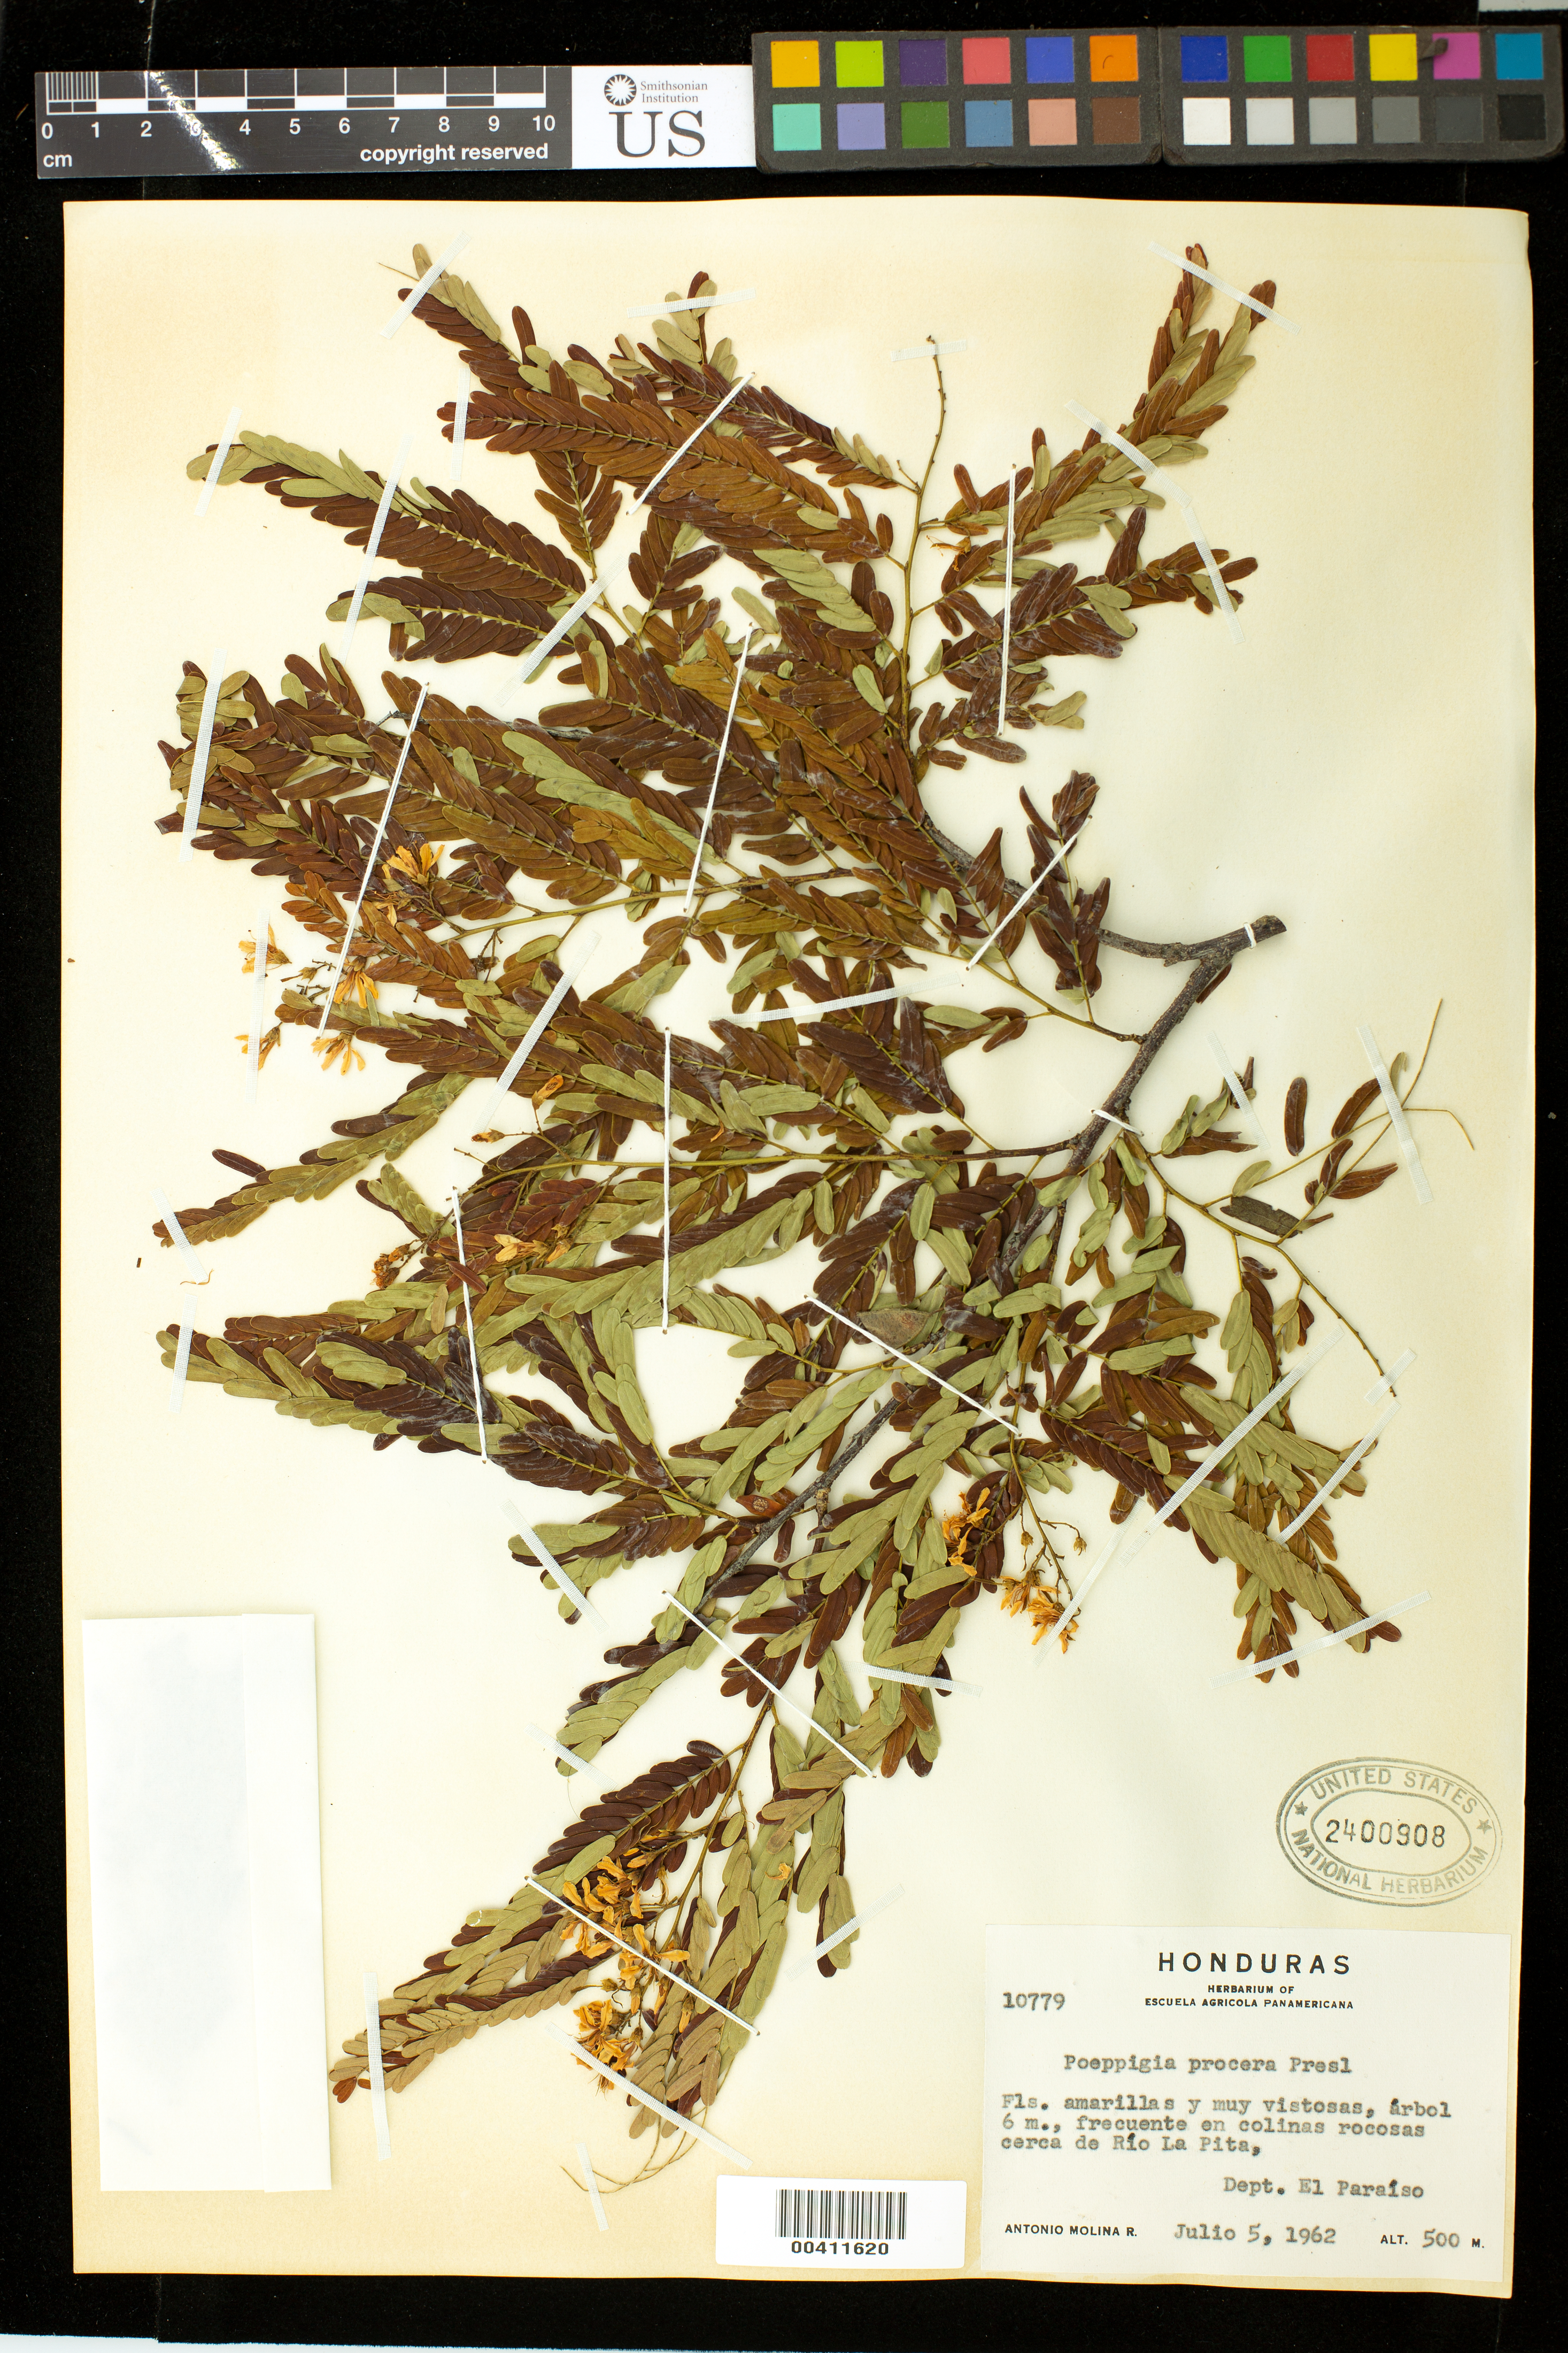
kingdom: Plantae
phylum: Tracheophyta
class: Magnoliopsida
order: Fabales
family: Fabaceae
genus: Poeppigia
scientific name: Poeppigia procera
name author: C. Presl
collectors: A. Molina R.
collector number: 10779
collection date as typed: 05 Jul 1962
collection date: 1962-07-05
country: Honduras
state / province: El Paraíso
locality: Río la Pita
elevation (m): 500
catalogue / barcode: US 2400908